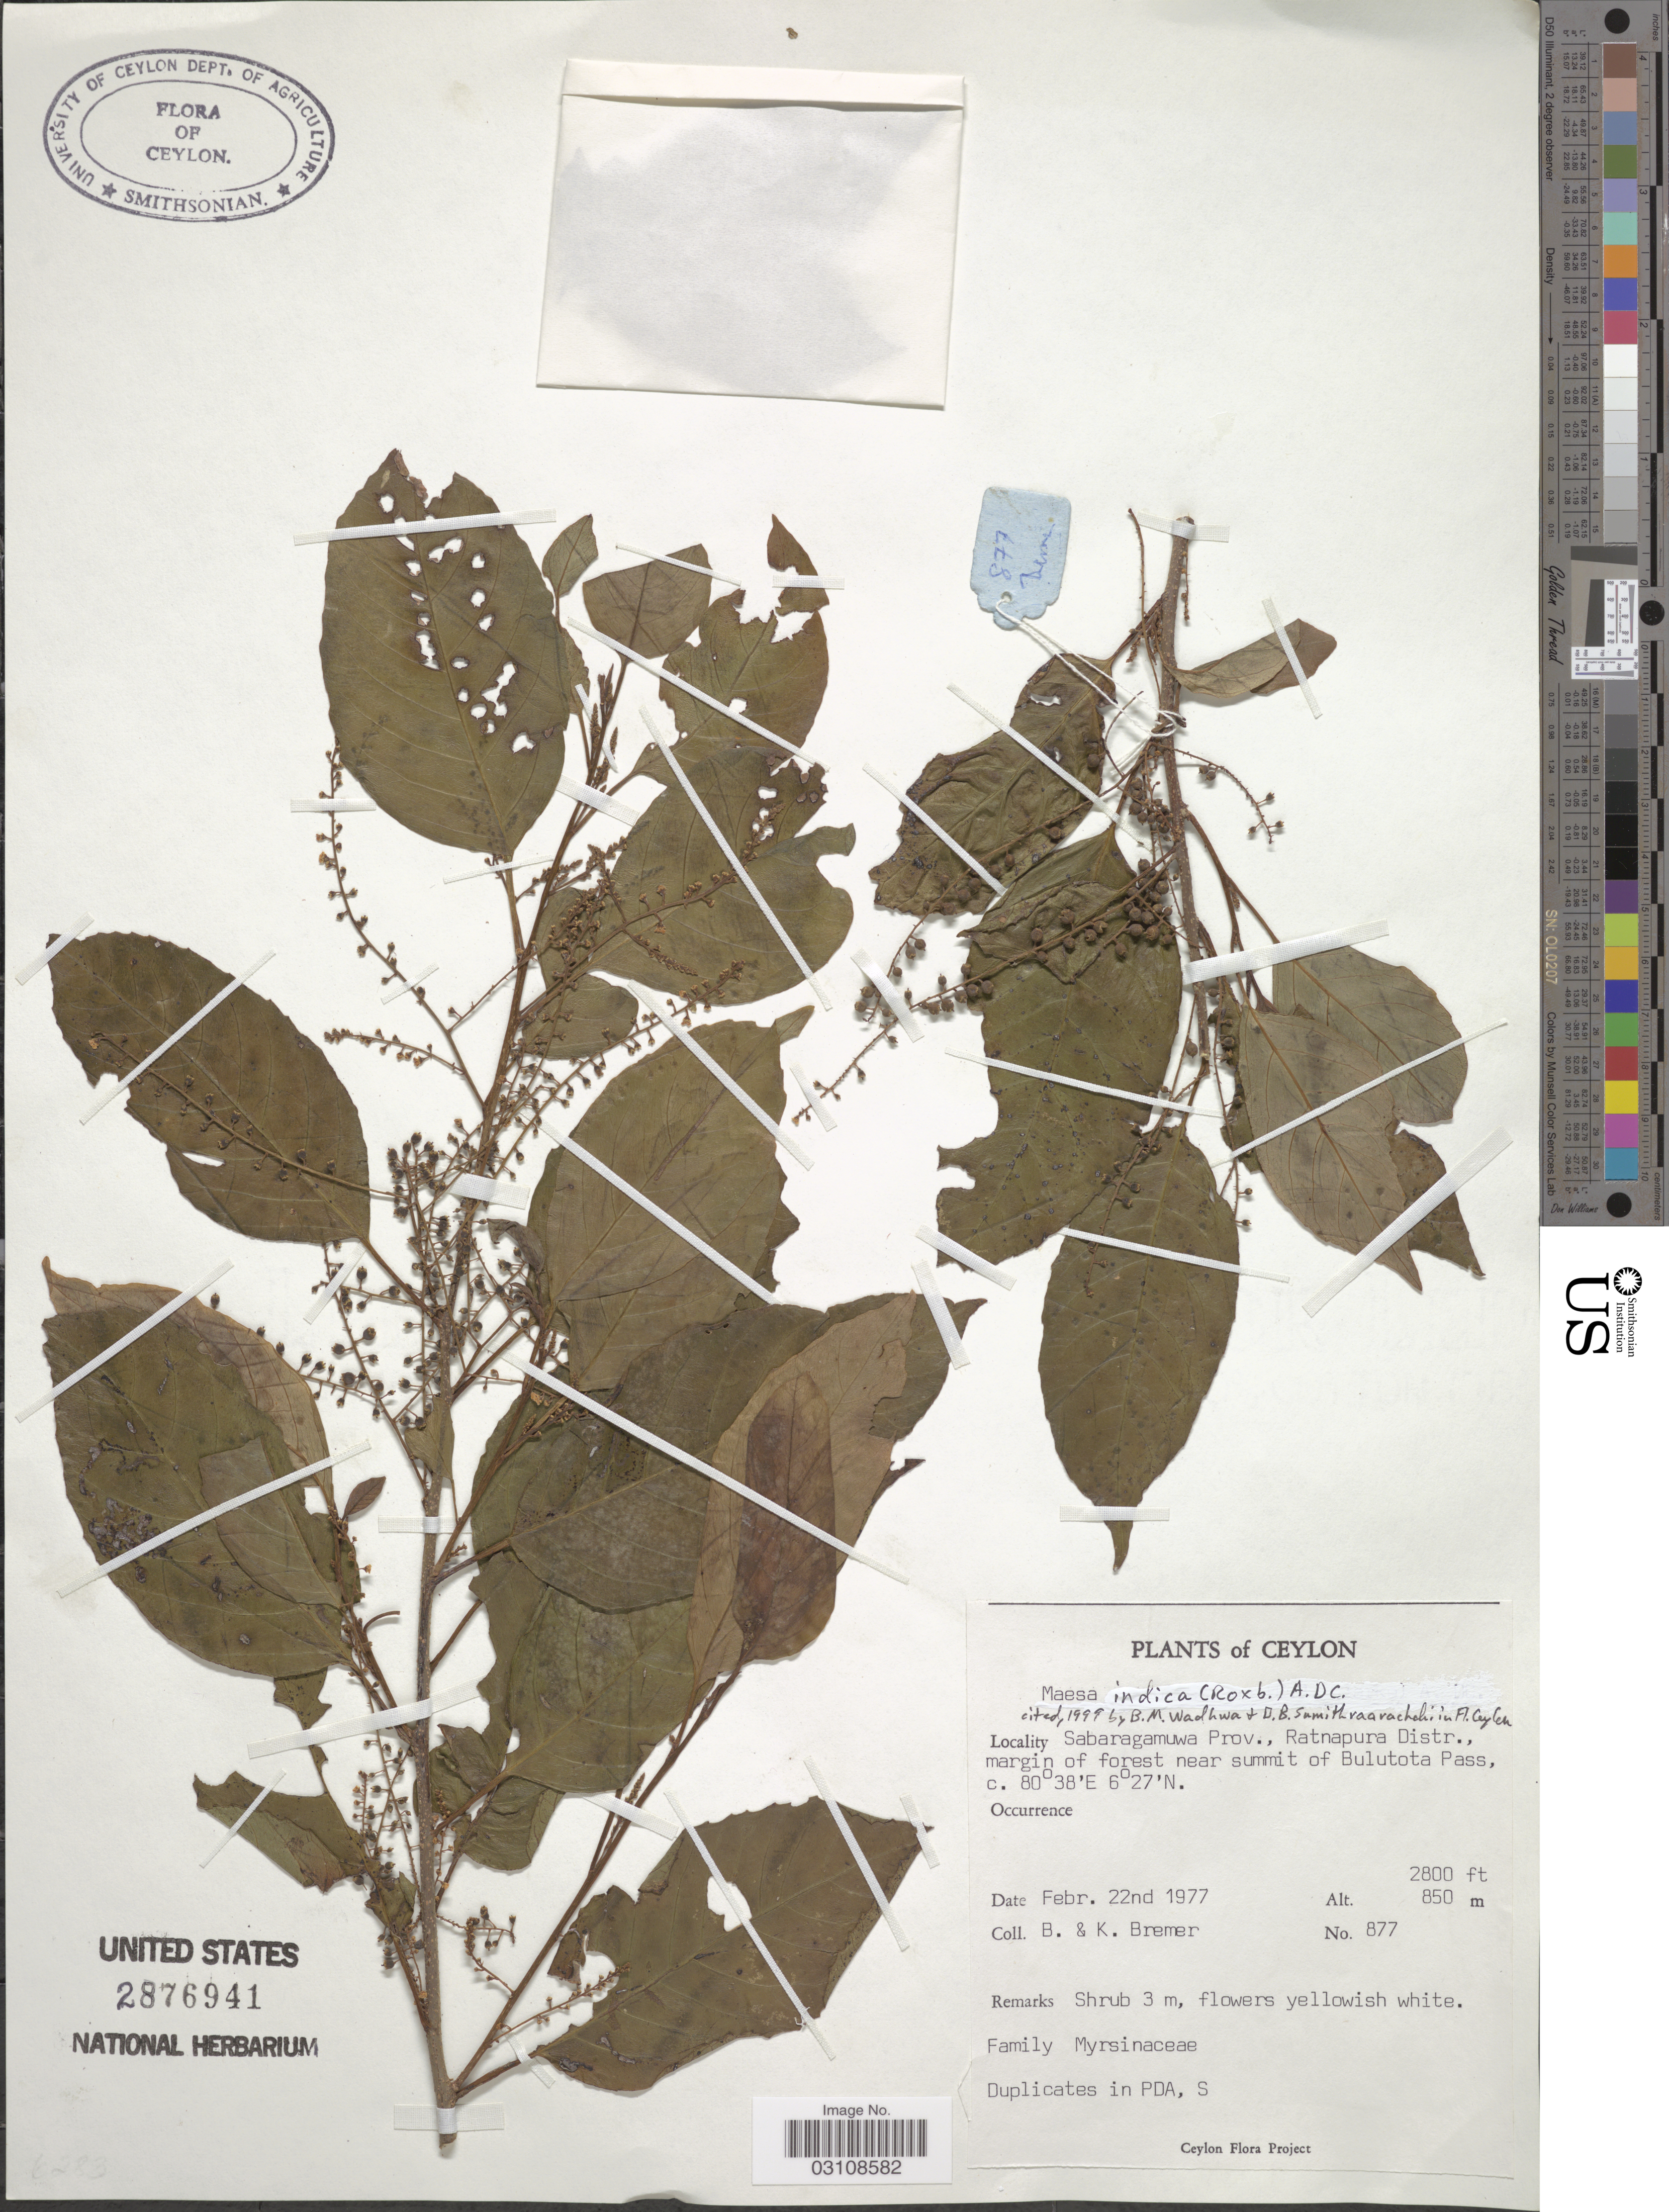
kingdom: Plantae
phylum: Tracheophyta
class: Magnoliopsida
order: Ericales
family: Primulaceae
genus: Maesa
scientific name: Maesa indica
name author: (Roxb.) A. DC.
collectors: B. Bremer & K. Bremer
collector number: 877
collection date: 1977-02-22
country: Sri Lanka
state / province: Sabaragamuwa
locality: Ceylon. Ratnapura Distr., margin of forest near summit of Bulutota Pass.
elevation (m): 853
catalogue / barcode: US 2876941